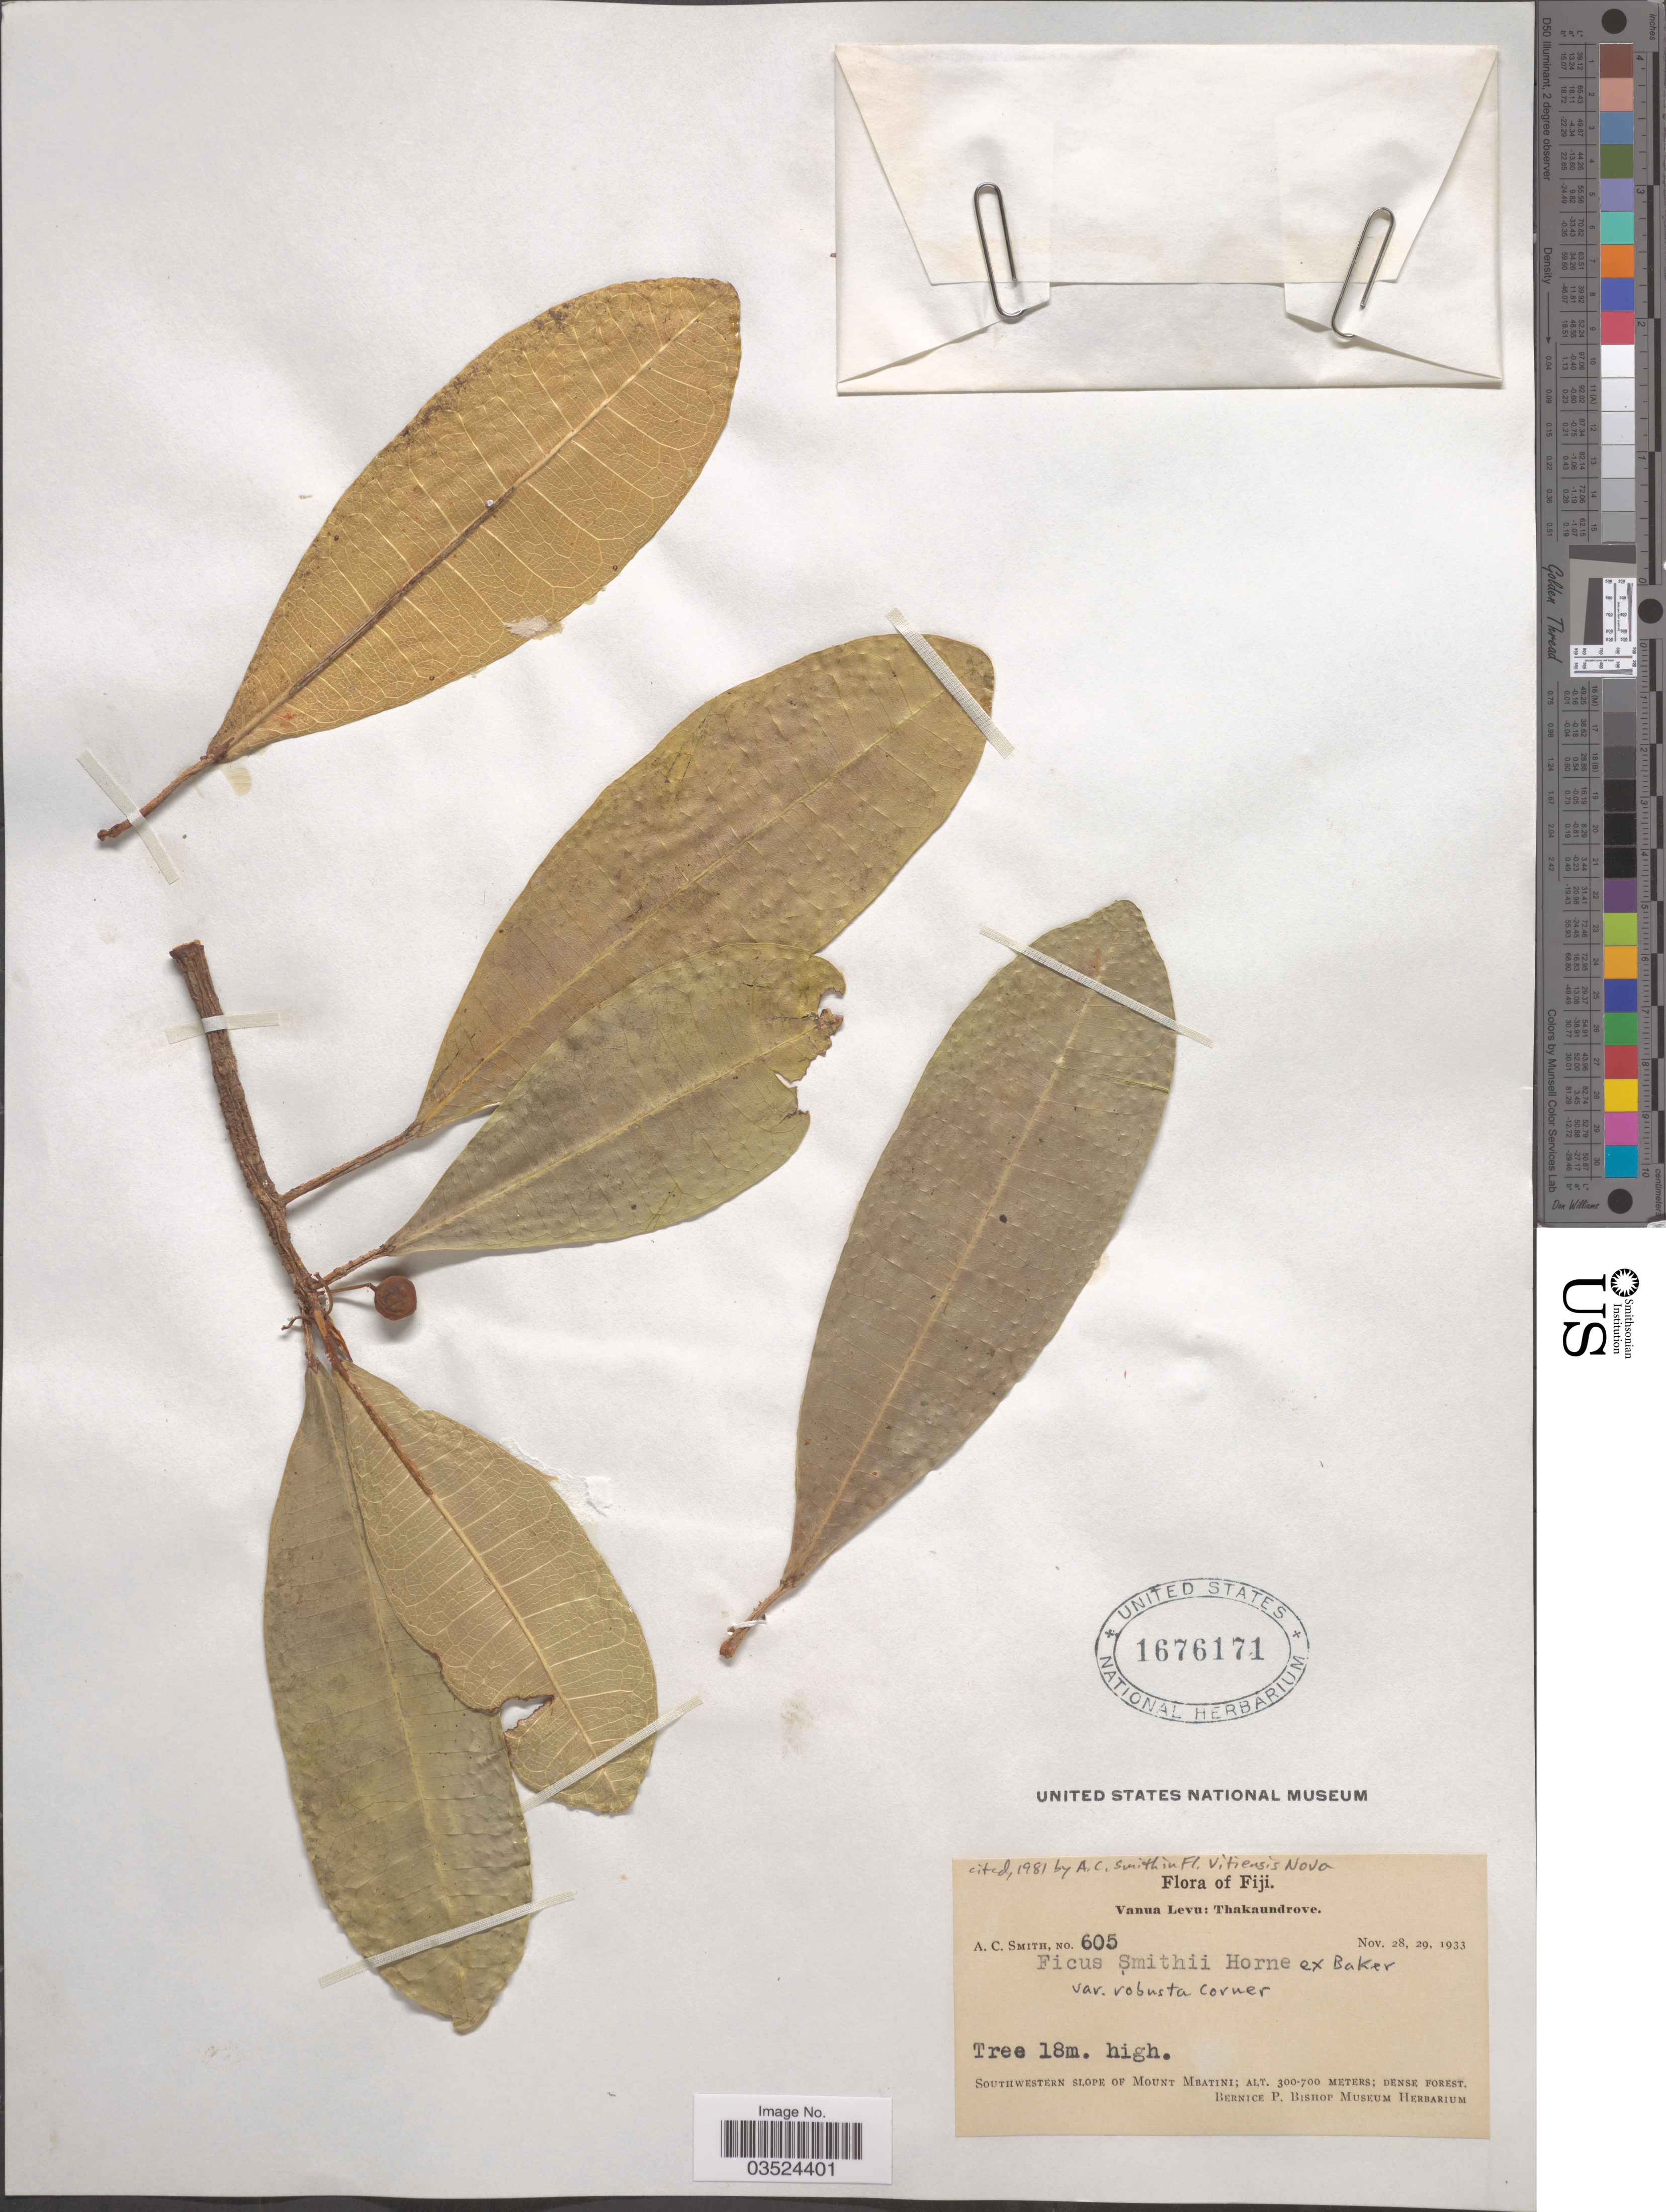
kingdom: Plantae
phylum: Tracheophyta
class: Magnoliopsida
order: Rosales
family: Moraceae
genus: Ficus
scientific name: Ficus smithii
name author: Horne ex Baker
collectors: A. C. Smith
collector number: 605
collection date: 1933-11-28/1933-11-29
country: Fiji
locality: Vanua Levu: Thakaundrove. Southwestern slope of Mount Mbatini.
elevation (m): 300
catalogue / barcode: US 1676171